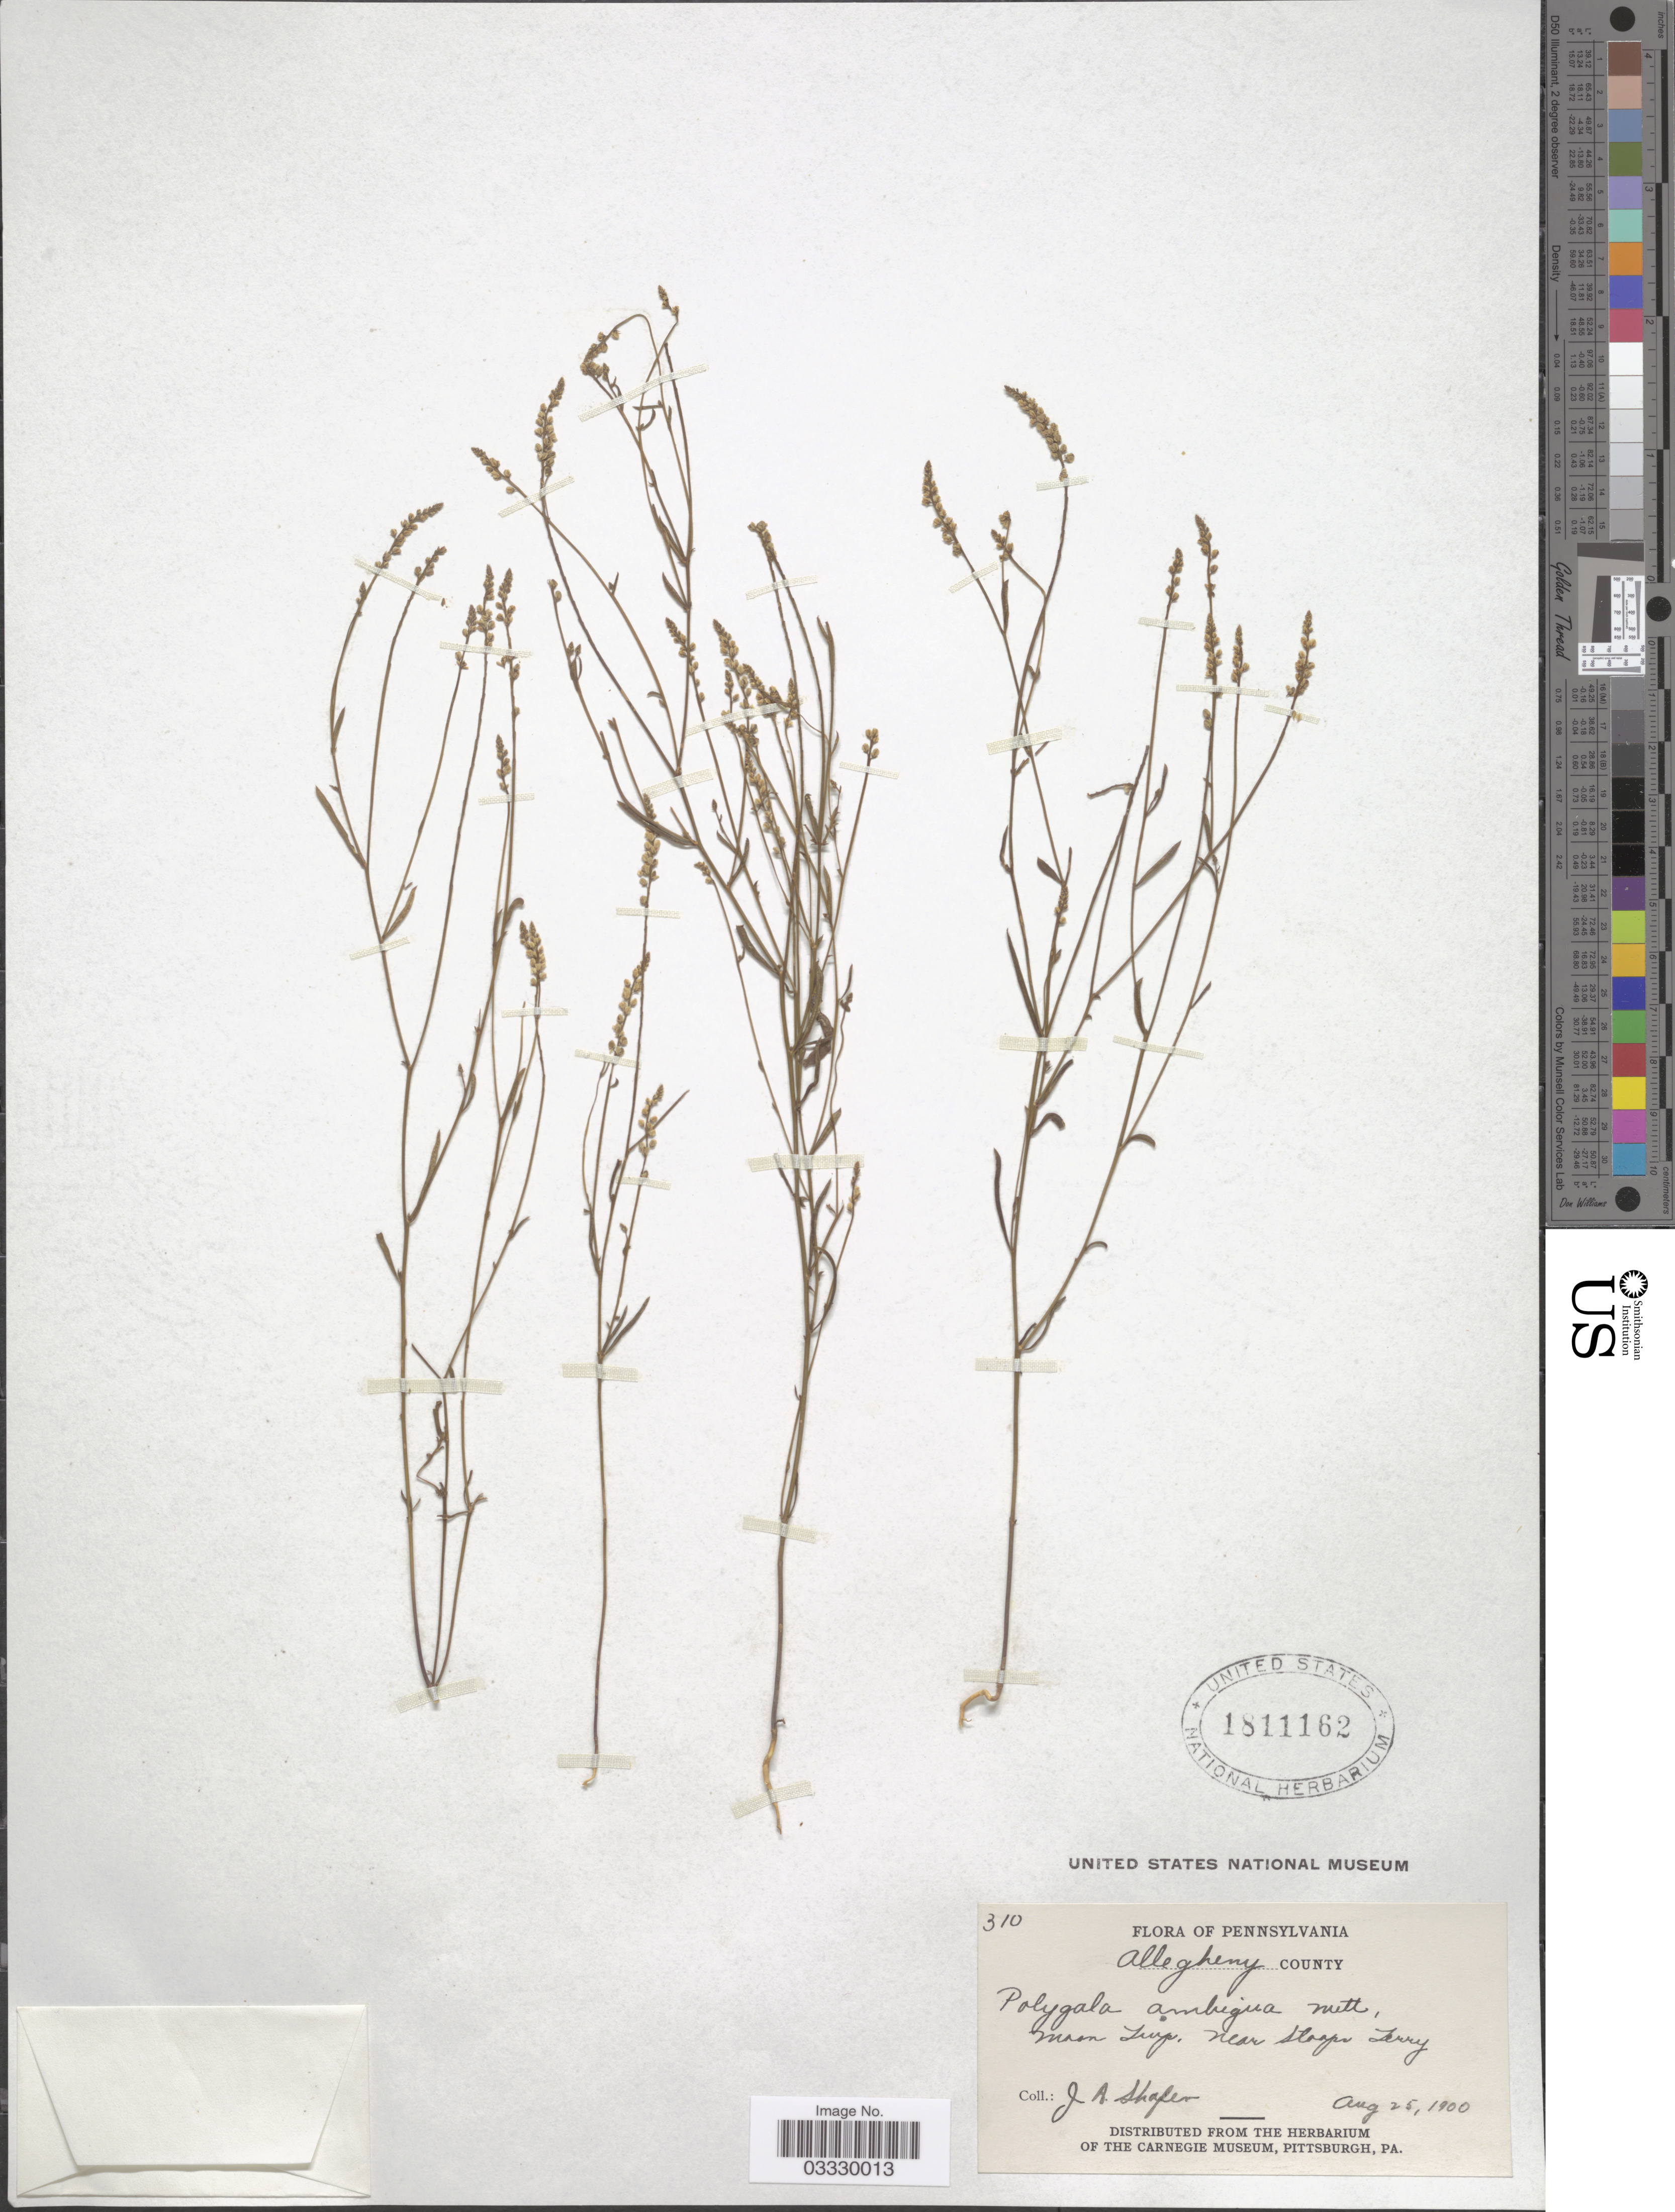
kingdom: Plantae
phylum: Tracheophyta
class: Magnoliopsida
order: Fabales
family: Polygalaceae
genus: Polygala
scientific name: Polygala ambigua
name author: Nutt.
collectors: J. A. Shafer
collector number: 310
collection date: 1900-08-25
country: United States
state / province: Pennsylvania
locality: Allegheny County. Moon Twp. Near Stoops Ferry.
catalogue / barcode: US 1811162